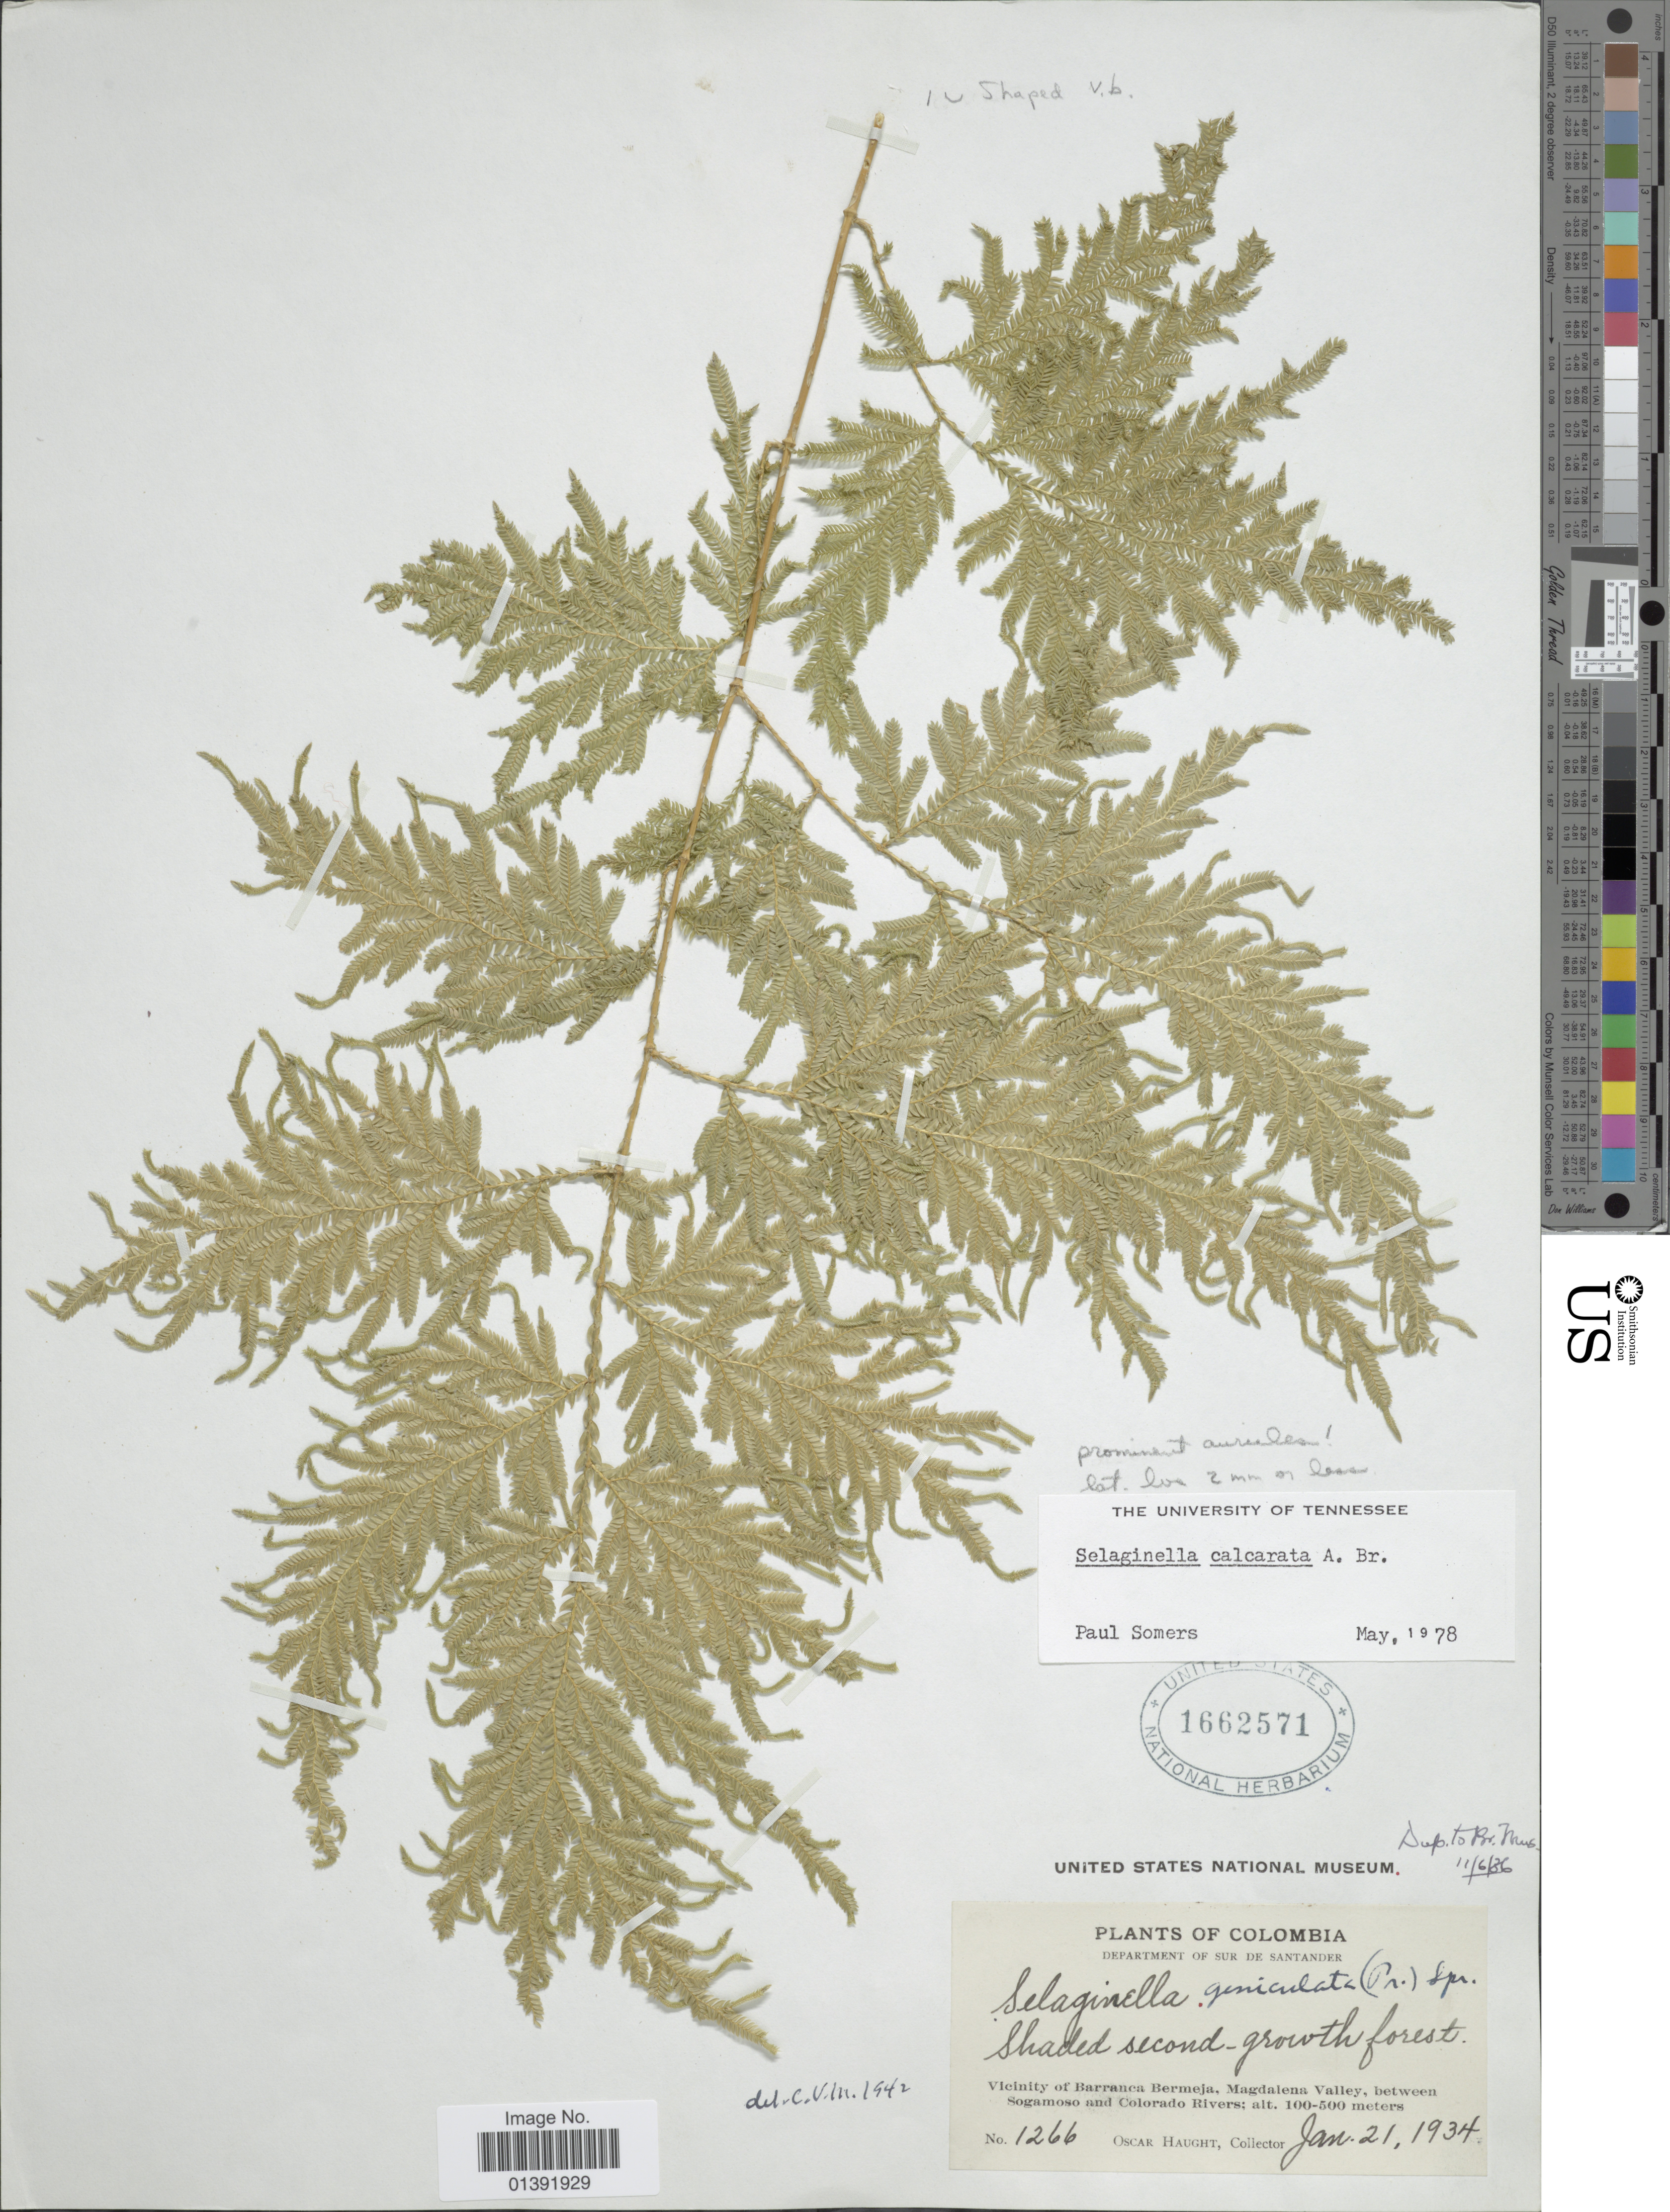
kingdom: Plantae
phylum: Tracheophyta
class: Lycopodiopsida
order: Selaginellales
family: Selaginellaceae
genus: Selaginella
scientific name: Selaginella stellata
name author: Spring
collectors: O. L. Haught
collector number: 1266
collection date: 1934-01-21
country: Colombia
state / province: Santander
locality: Vicinity of Barranca Bermeja, Magdalena Valley, between Sogamoso and Colorado Rivers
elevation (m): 100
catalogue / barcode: US 1662571